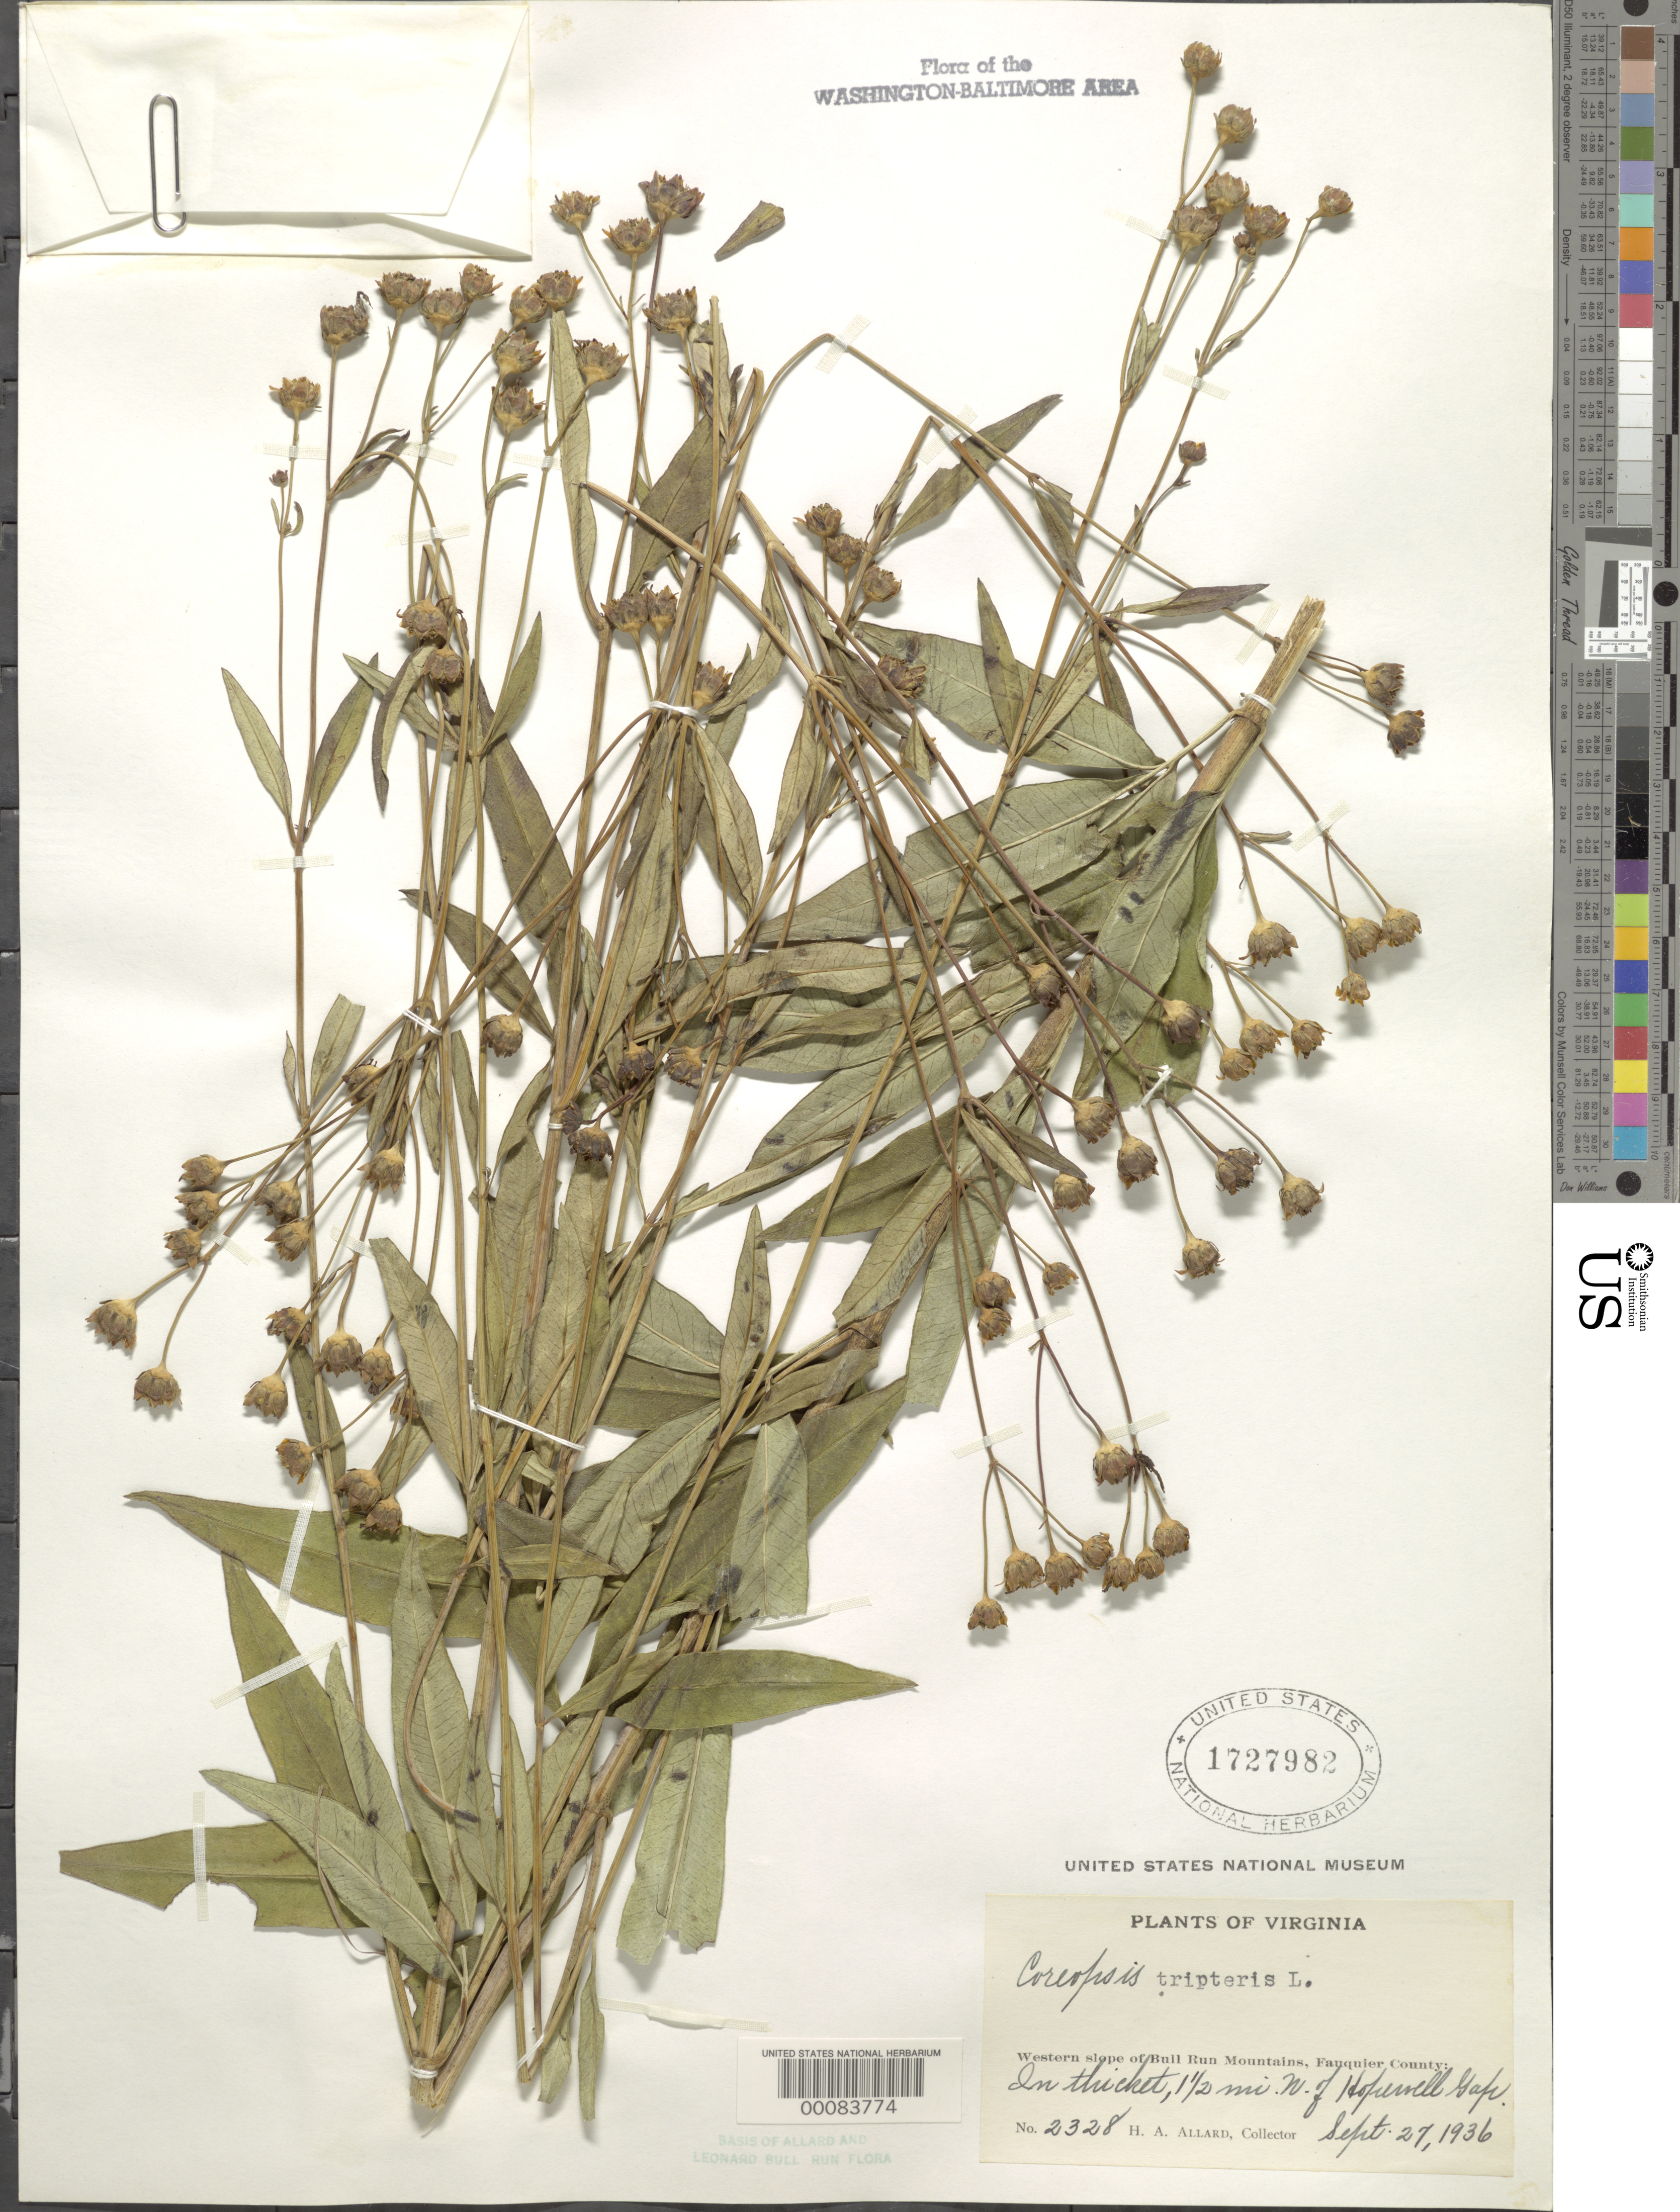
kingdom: Plantae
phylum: Tracheophyta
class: Magnoliopsida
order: Asterales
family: Asteraceae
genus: Coreopsis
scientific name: Coreopsis tripteris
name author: L.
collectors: H. A. Allard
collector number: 2328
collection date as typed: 27 Sep 1936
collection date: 1936-09-27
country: United States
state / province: Virginia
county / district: Fauquier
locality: North of Hopewell Gap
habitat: Thicket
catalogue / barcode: US 1727982